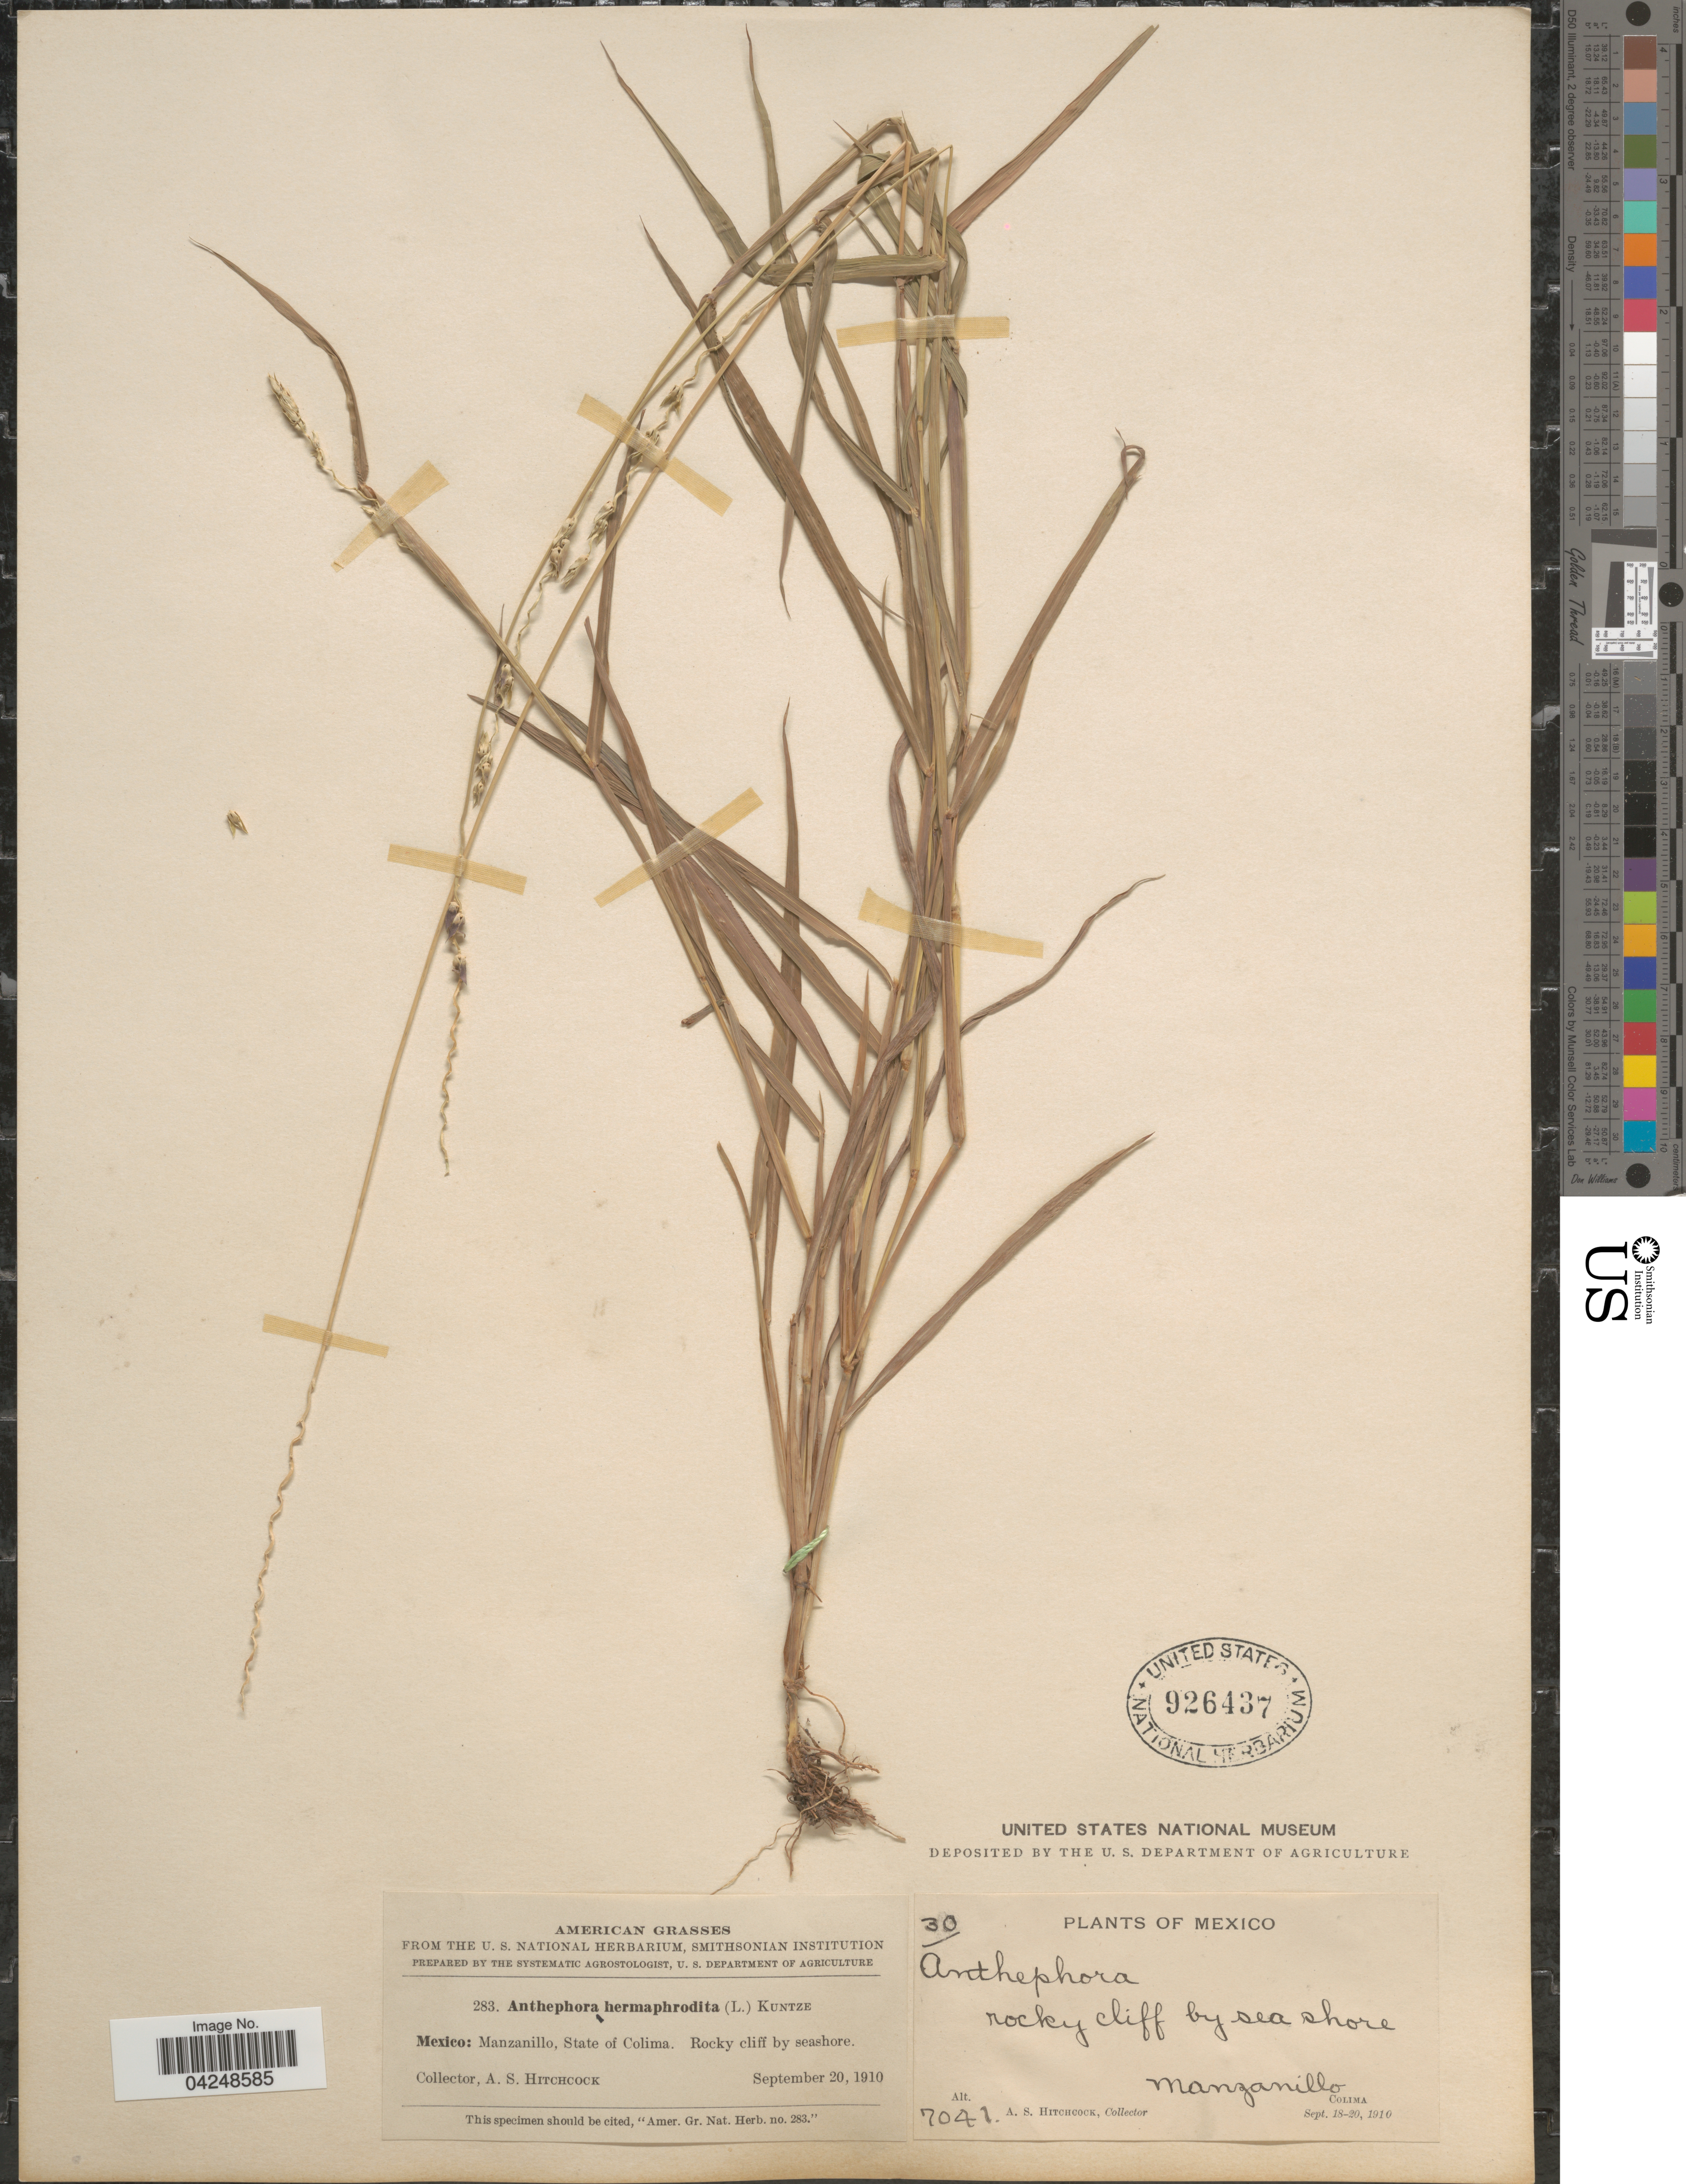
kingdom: Plantae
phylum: Tracheophyta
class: Liliopsida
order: Poales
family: Poaceae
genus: Anthephora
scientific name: Anthephora hermaphrodita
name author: (L.) Kuntze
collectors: A. S. Hitchcock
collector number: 7041/30/283?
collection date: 1910-09-20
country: Mexico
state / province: Colima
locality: Manzanillo.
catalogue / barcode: US 926437